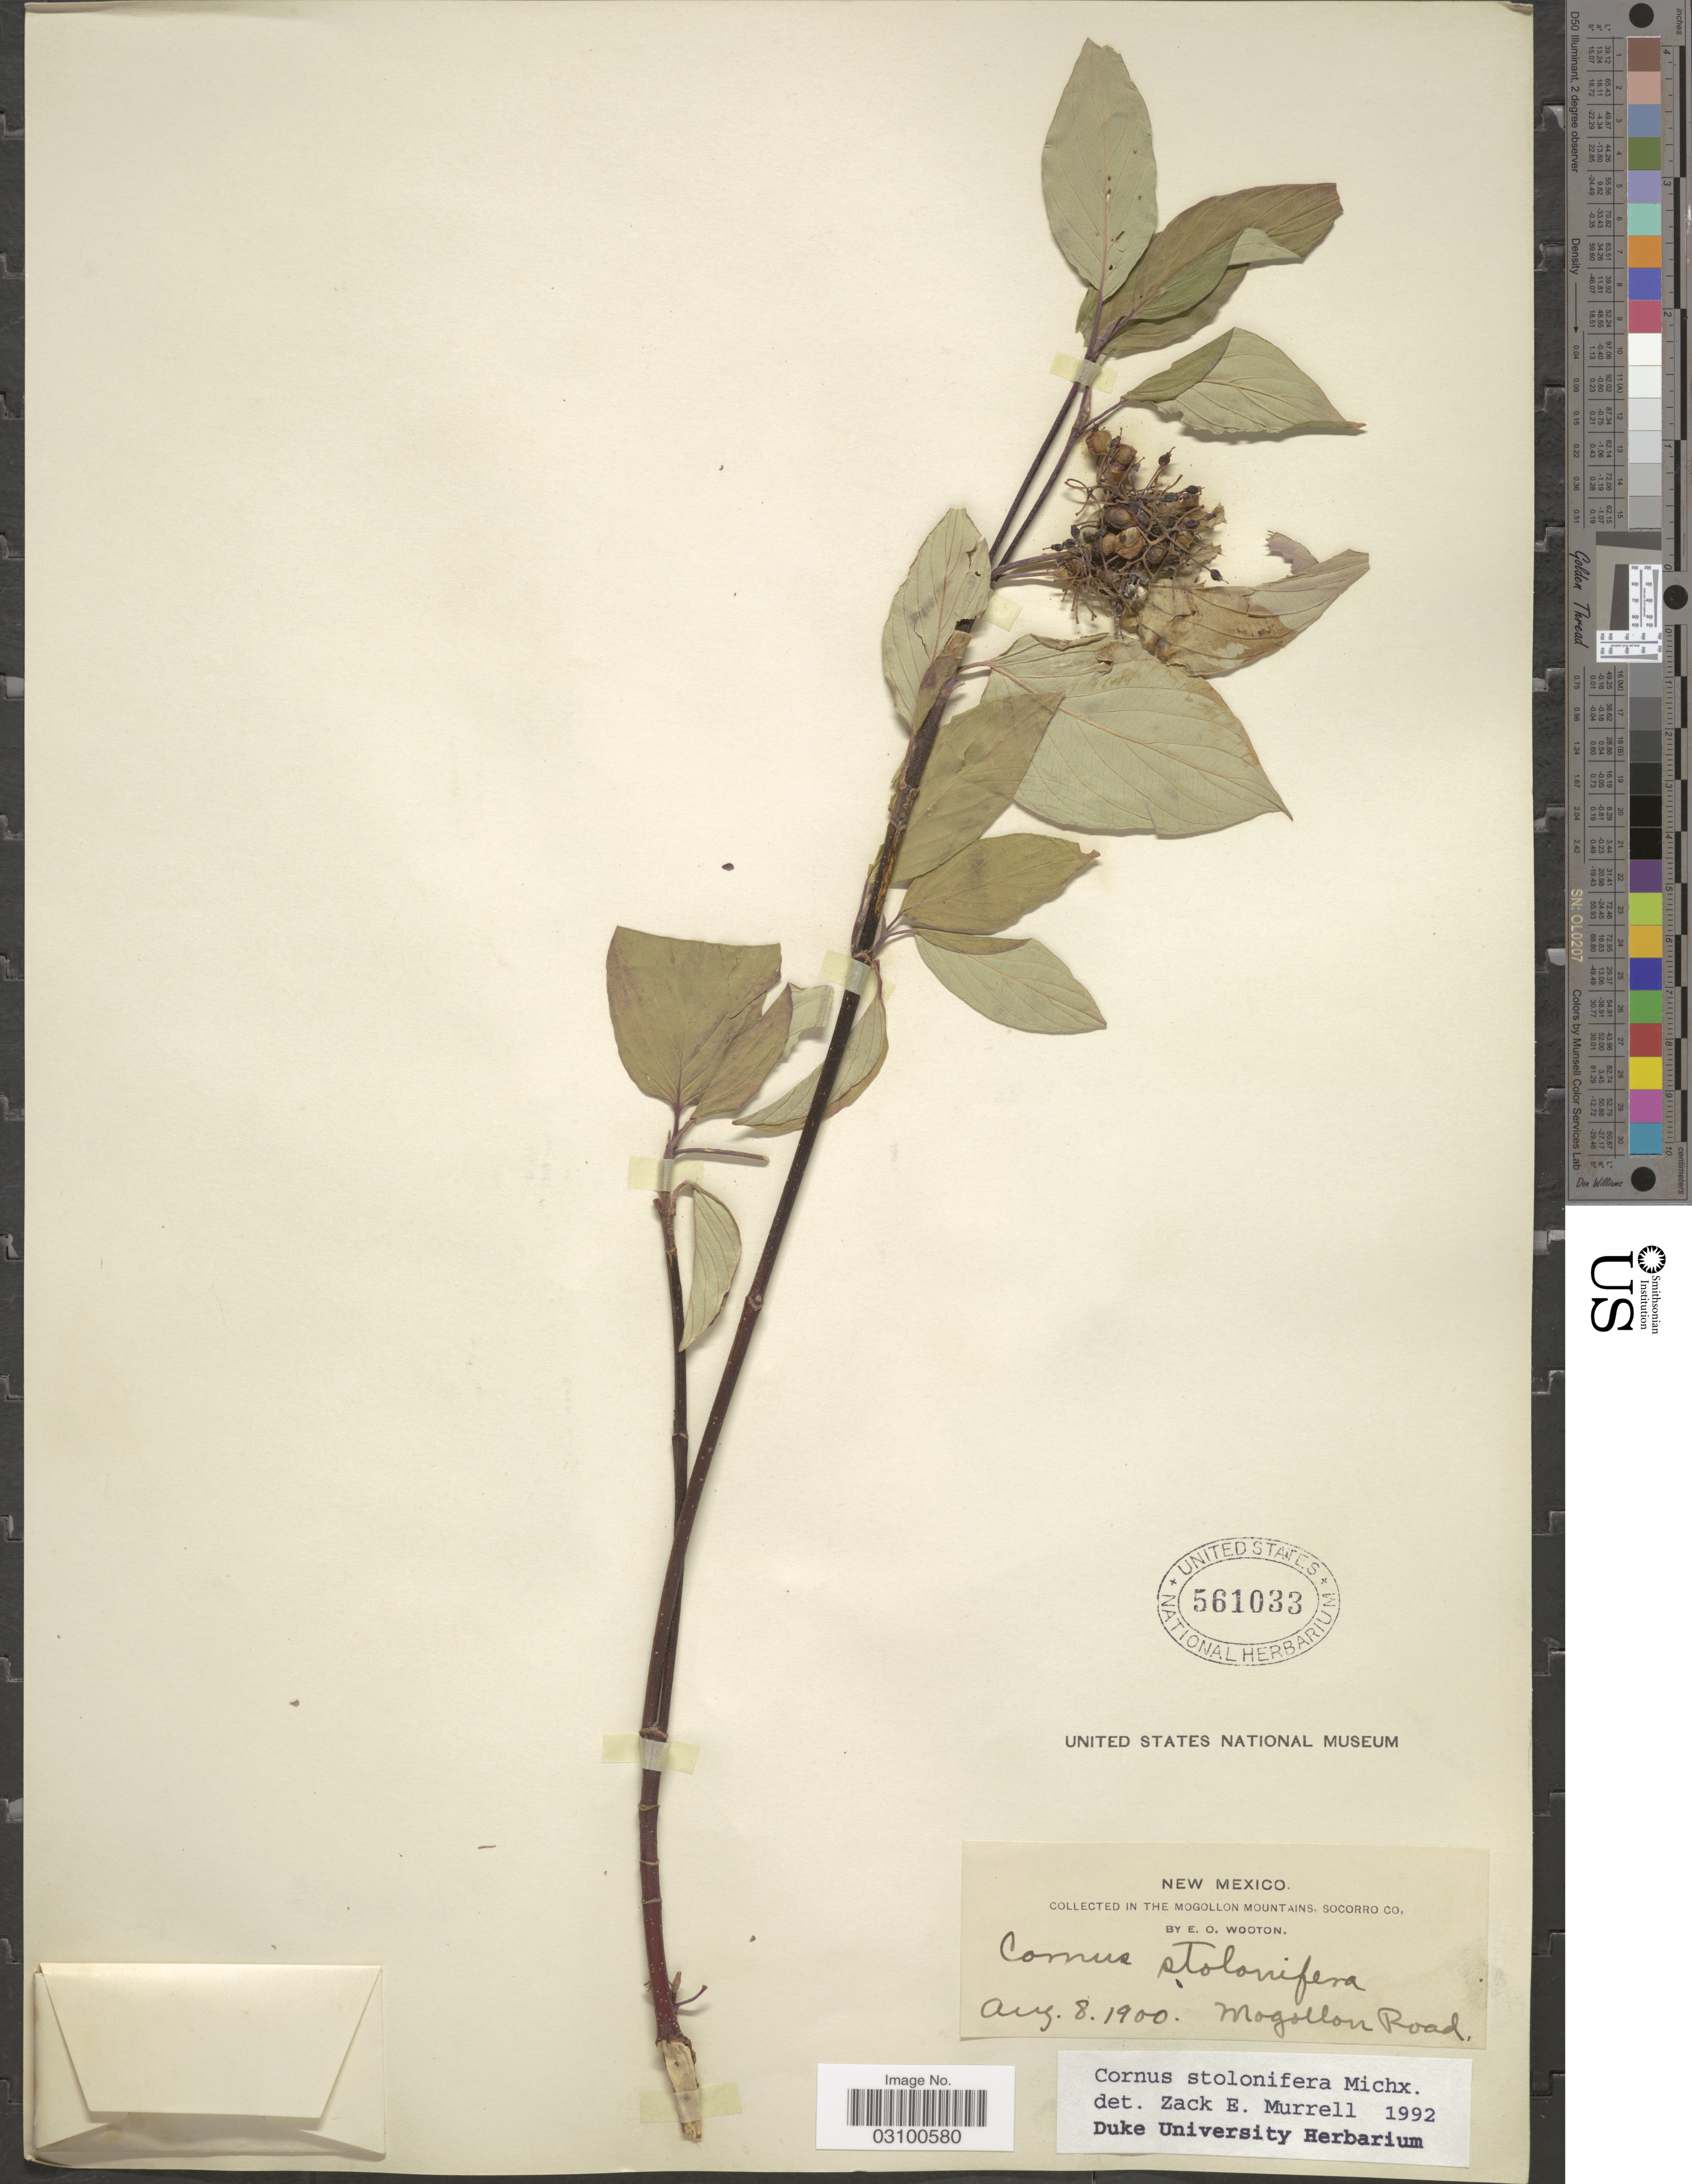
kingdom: Plantae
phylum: Tracheophyta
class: Magnoliopsida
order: Cornales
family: Cornaceae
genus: Cornus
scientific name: Cornus sericea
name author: L.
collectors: E. O. Wooton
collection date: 1900-08-08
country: United States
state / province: New Mexico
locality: In the Mogollon Mountains, Socorro Co. Mogollon Road.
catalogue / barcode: US 561033